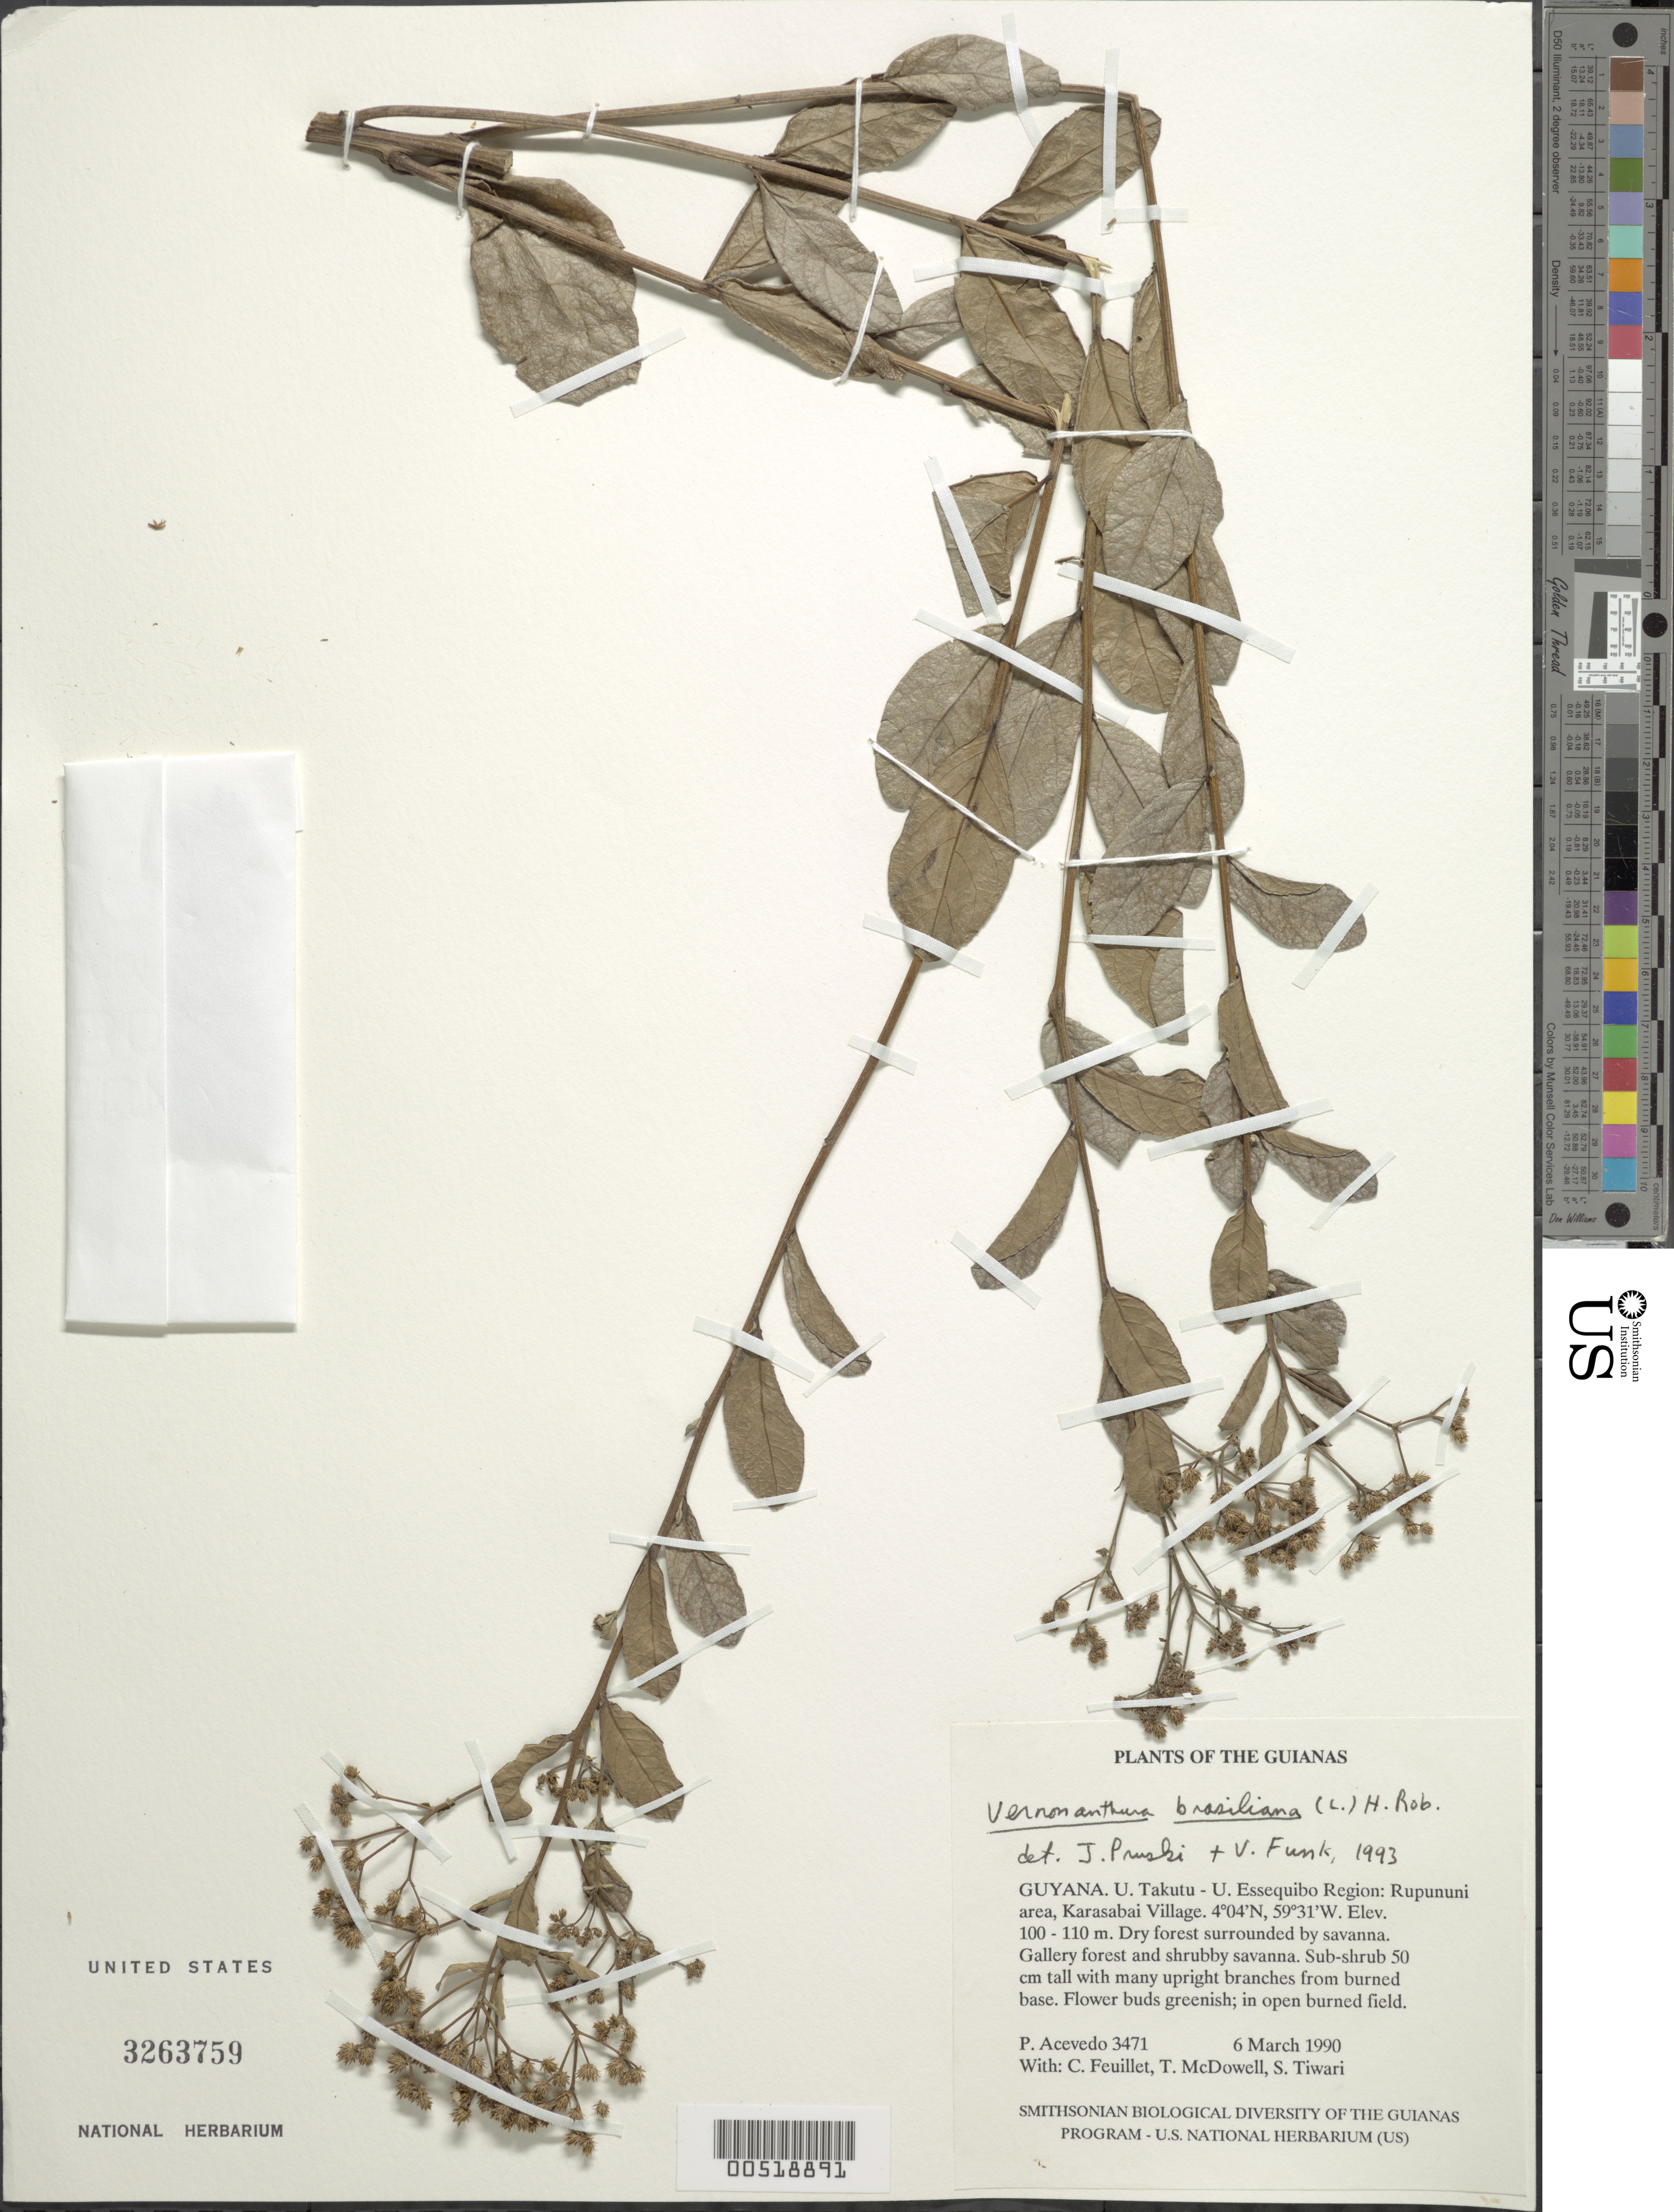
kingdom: Plantae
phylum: Tracheophyta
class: Magnoliopsida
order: Asterales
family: Asteraceae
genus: Vernonia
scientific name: Vernonia brasiliana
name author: (L.) Druce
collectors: P. Acevedo-Rodr., C. Feuillet, T. McDowell & S. Tiwari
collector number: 3471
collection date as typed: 06 Mar 1990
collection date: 1990-03-06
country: Guyana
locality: U. Takutu - U. Essequibo. Rupununi area, Karasabai Village.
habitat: Dry forest surrounded by savanna. Gallery forest and shrubby savanna.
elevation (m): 100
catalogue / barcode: US 3263759